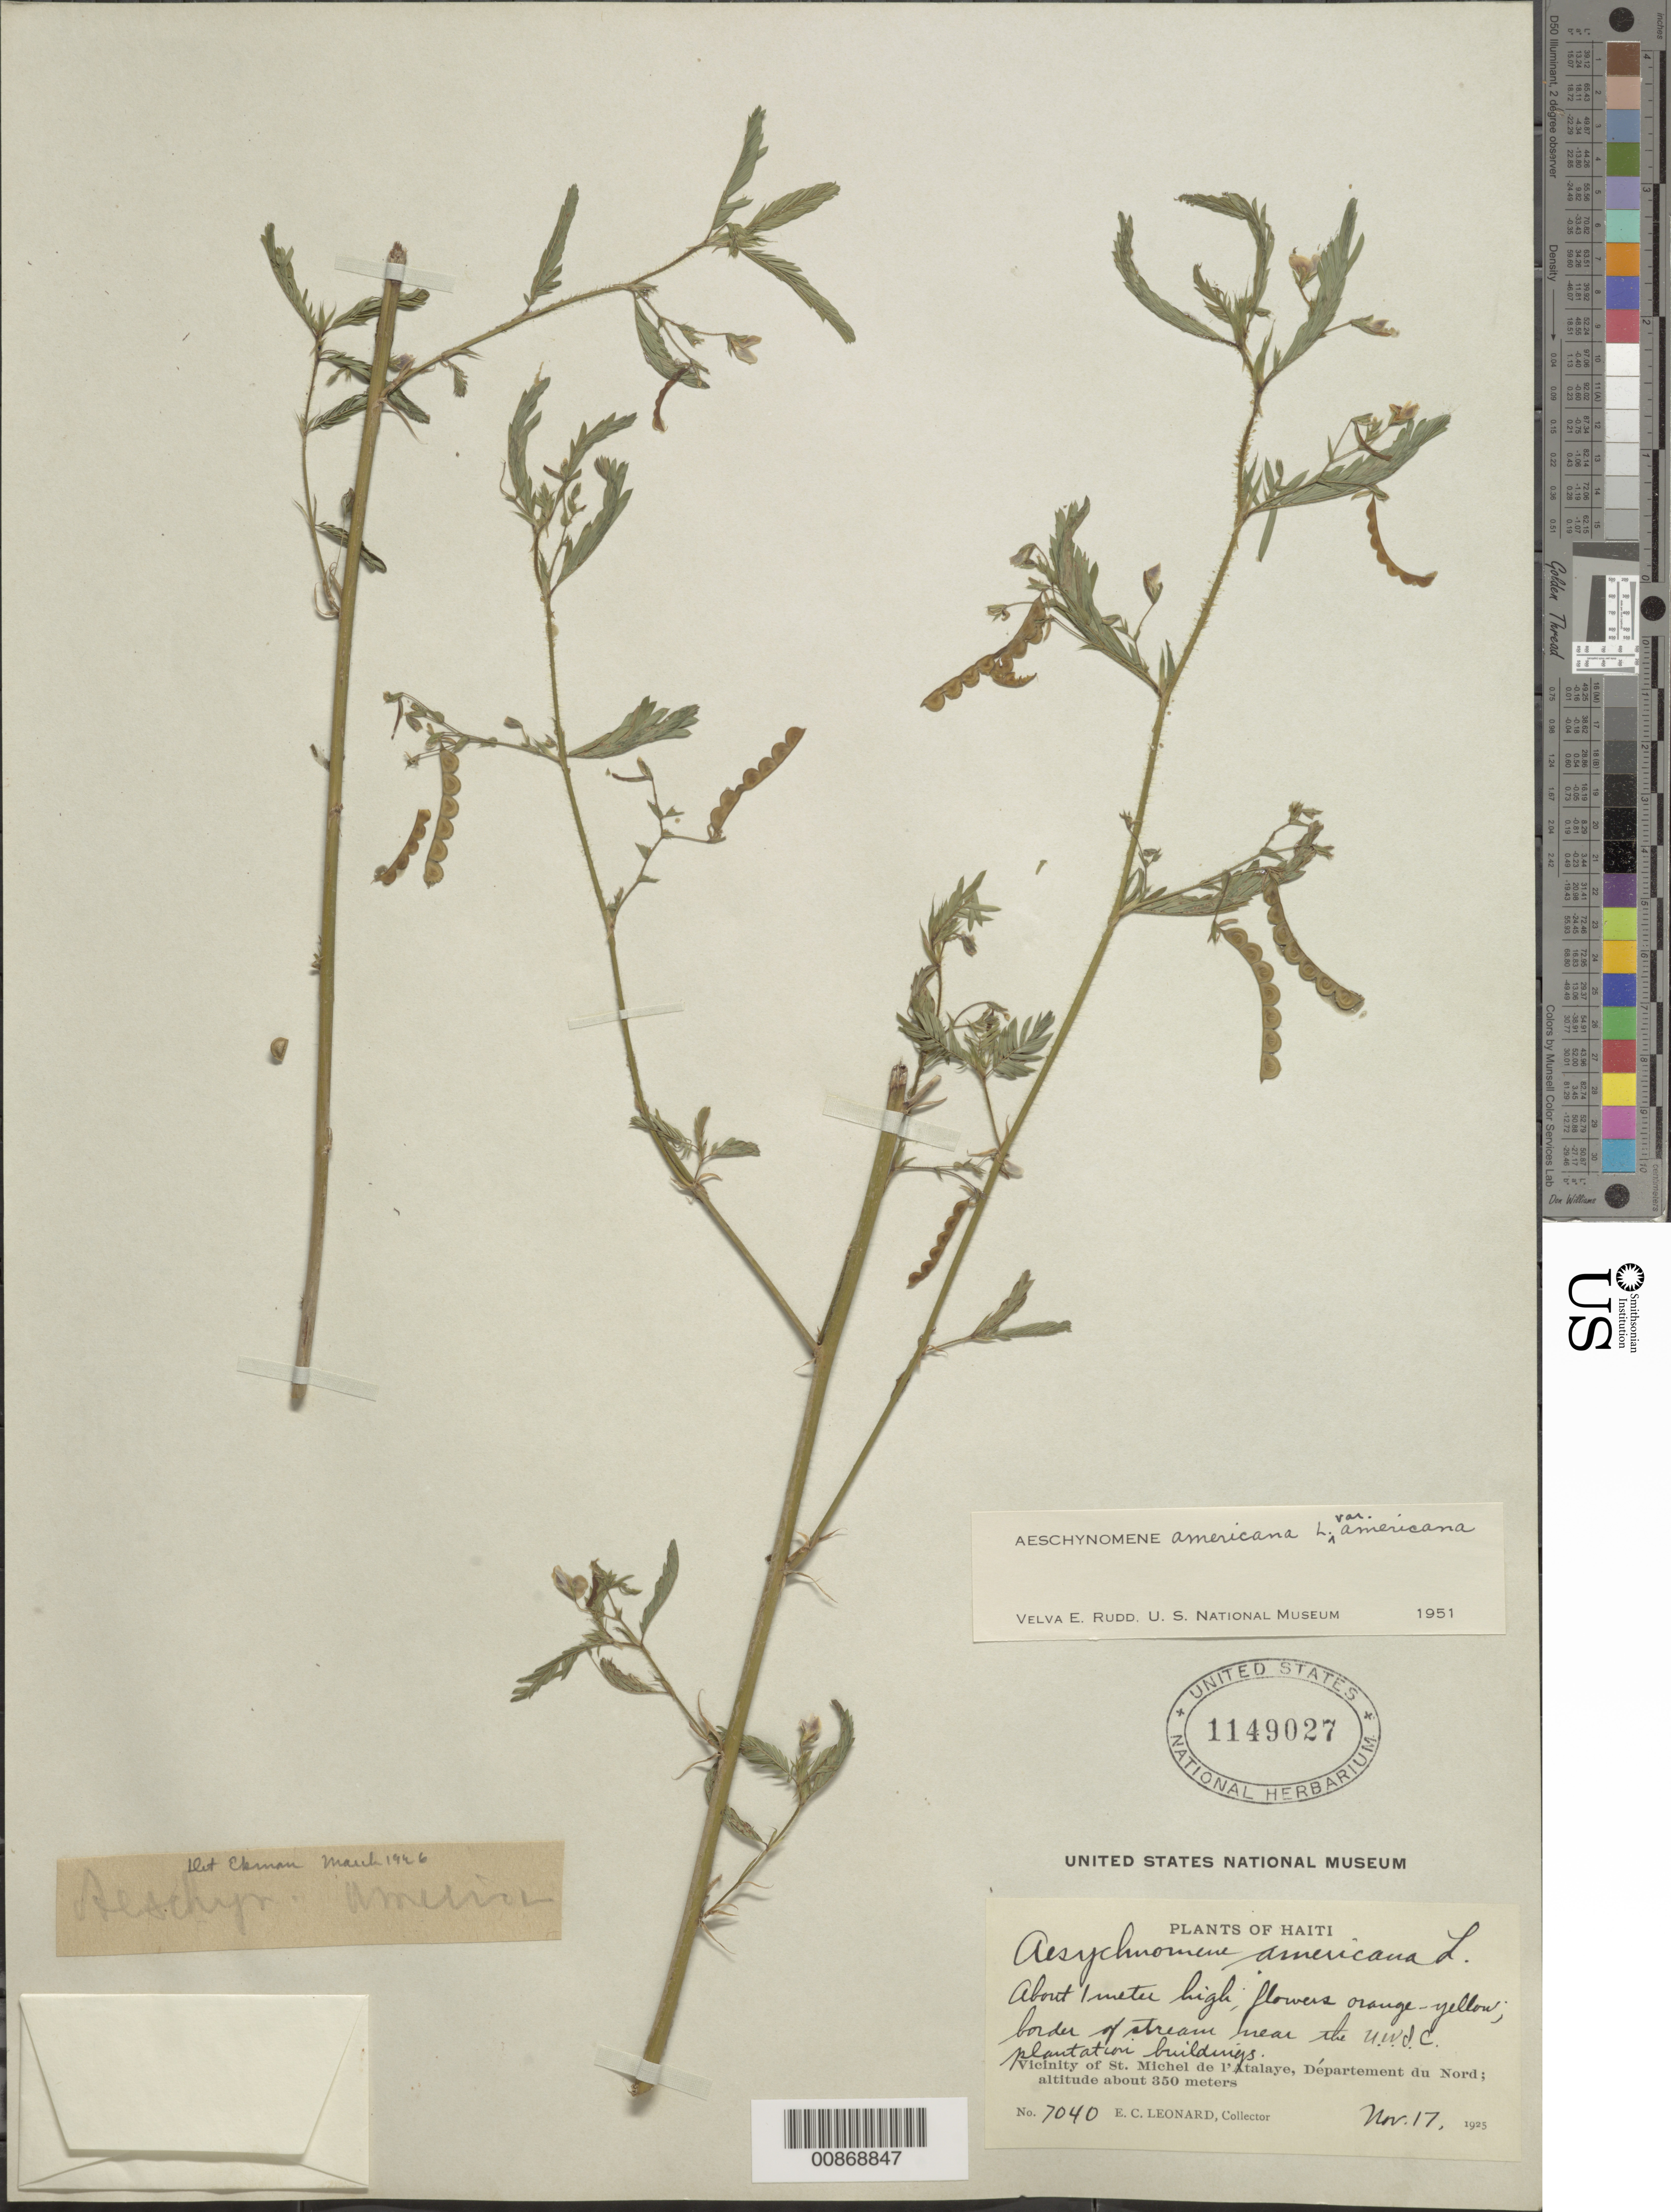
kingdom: Plantae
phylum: Tracheophyta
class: Magnoliopsida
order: Fabales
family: Fabaceae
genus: Aeschynomene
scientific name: Aeschynomene americana var. americana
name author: L.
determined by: Rudd, V. E.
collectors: E. C. Leonard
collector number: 7040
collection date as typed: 17 Nov 1925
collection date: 1925-11-17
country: Haiti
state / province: Nord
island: Hispaniola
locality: Vicinity of St. Michel de l'Atalaye. Near the U. West Indies Co. plantation buildings.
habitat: Border of stream.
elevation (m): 350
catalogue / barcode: US 1149027